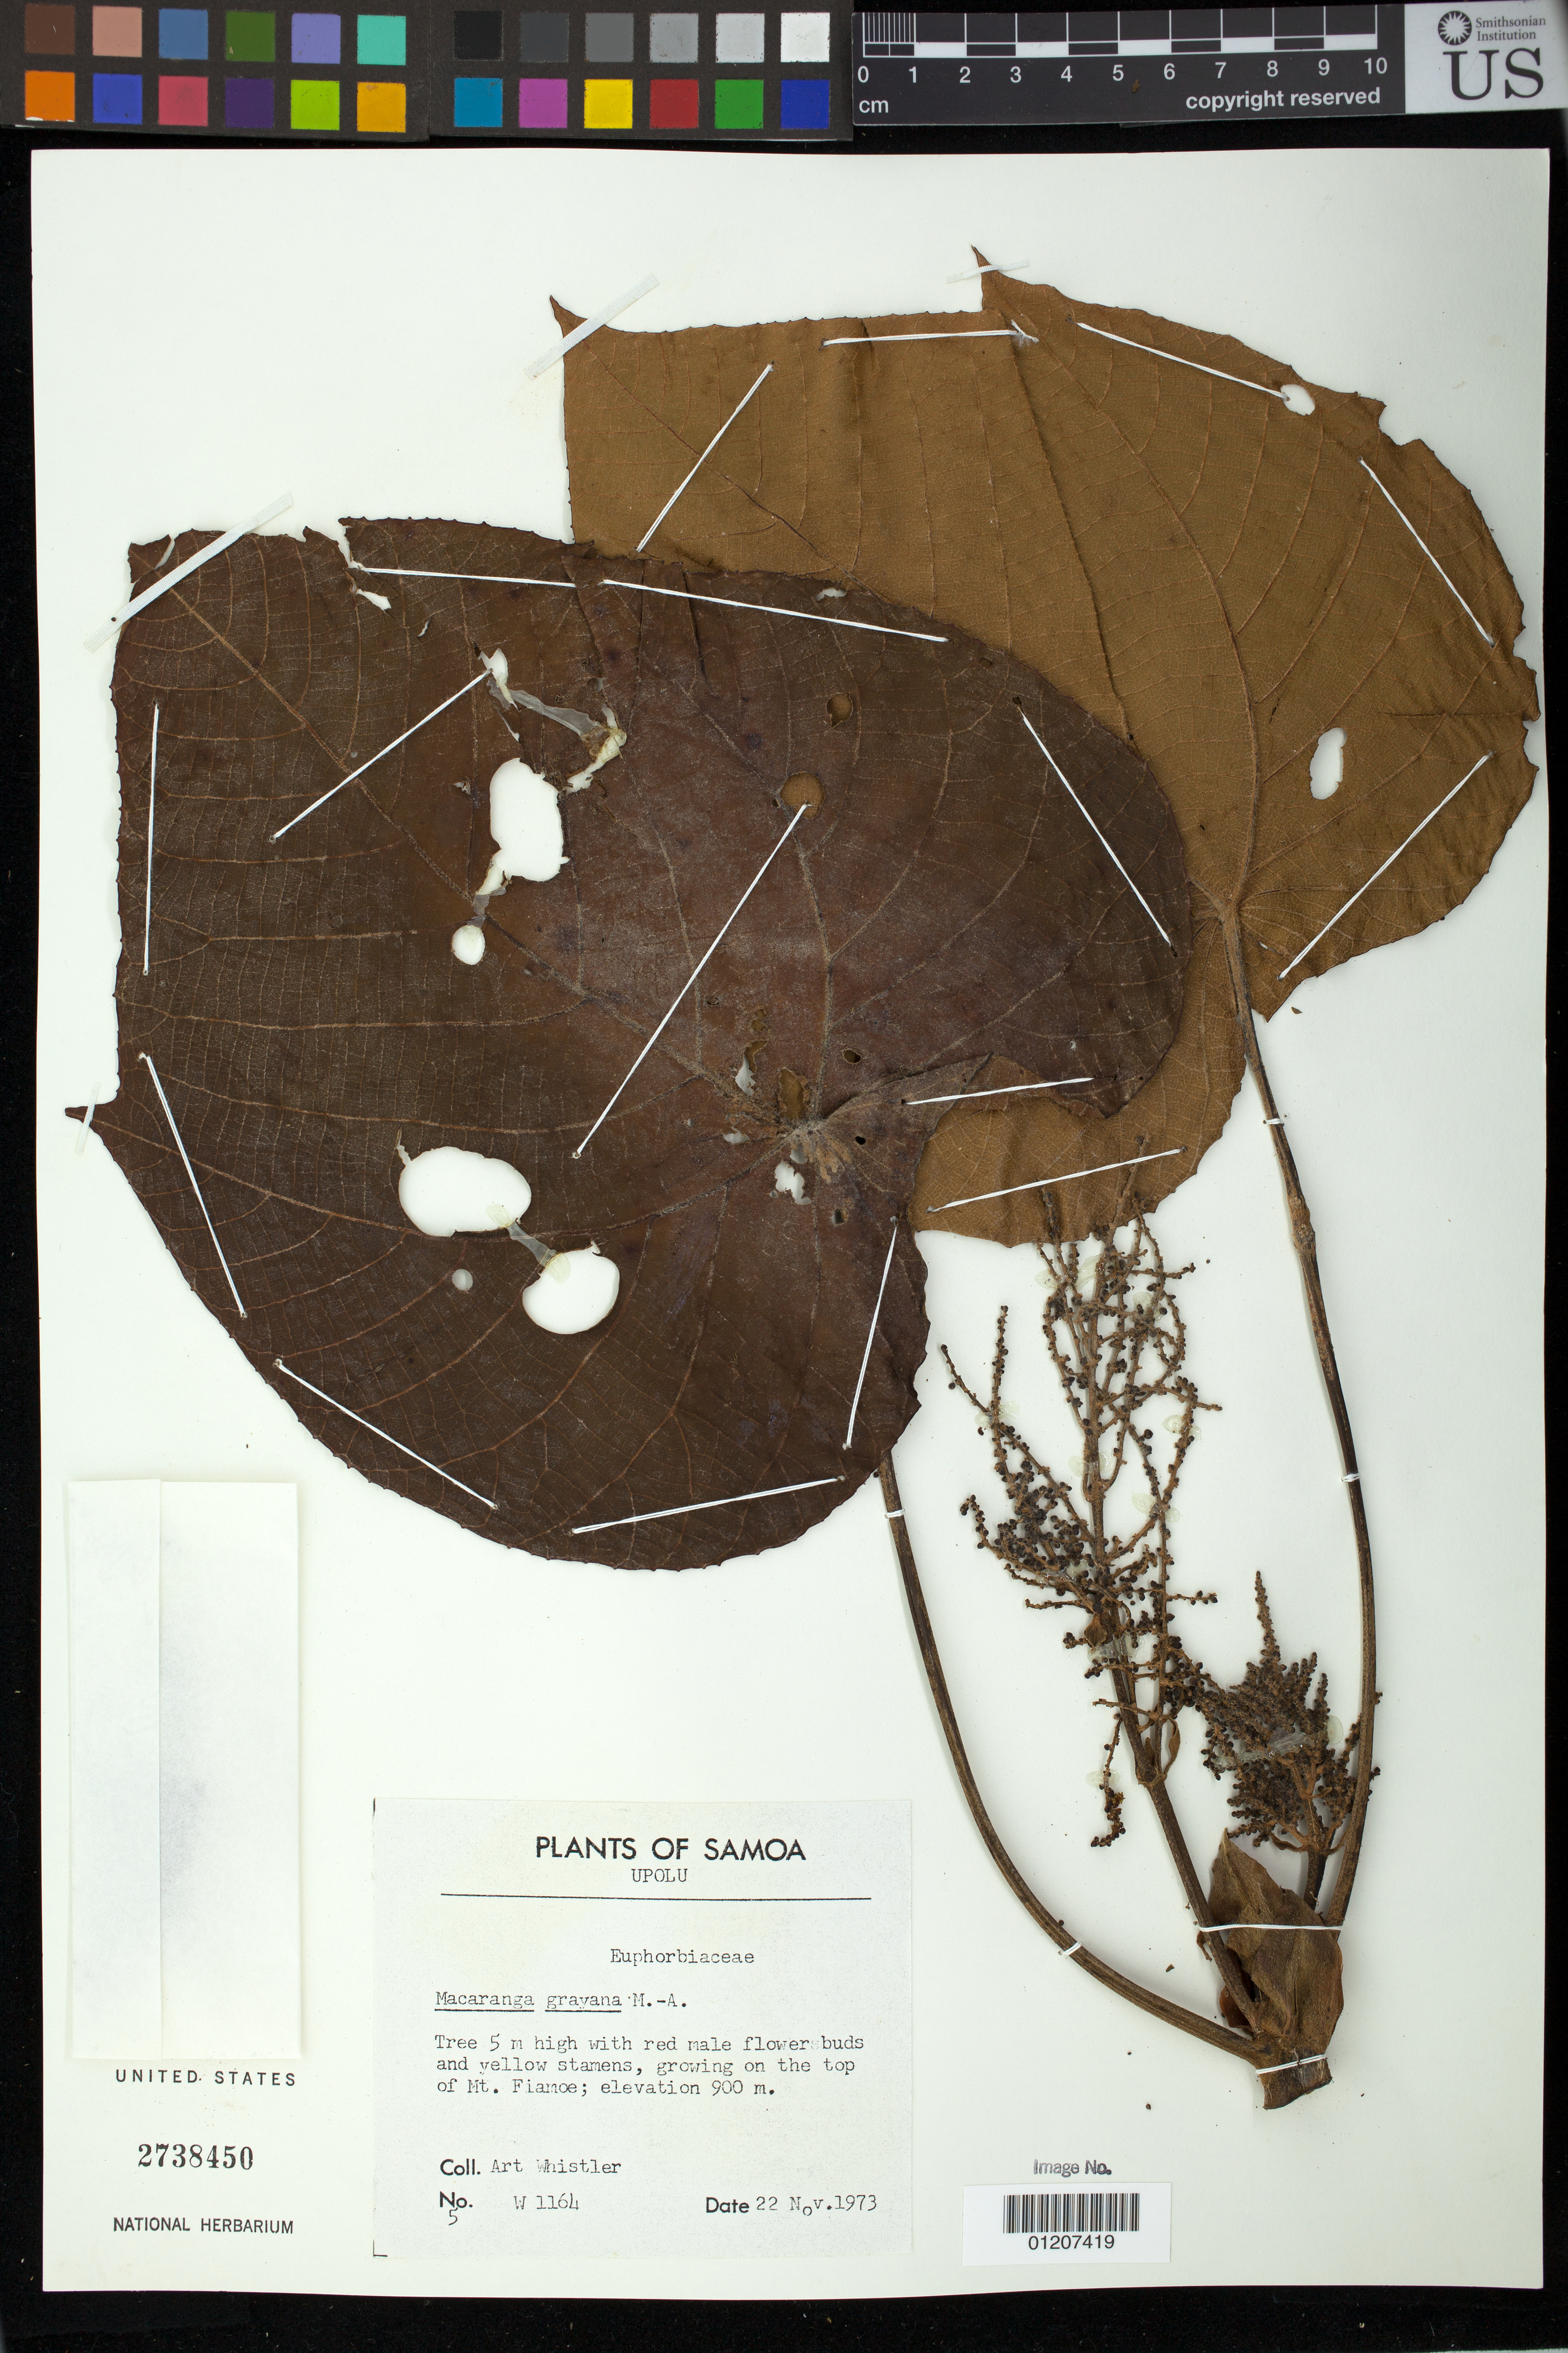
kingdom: Plantae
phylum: Tracheophyta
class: Magnoliopsida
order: Malpighiales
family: Euphorbiaceae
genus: Macaranga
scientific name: Macaranga grayana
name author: Müll. Arg. in DC.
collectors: A. Whistler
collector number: W 1164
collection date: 1973-11-22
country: Samoa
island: Upolu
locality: Growin on to of Mt. Fiamoe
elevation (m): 900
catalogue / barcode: US 2738450